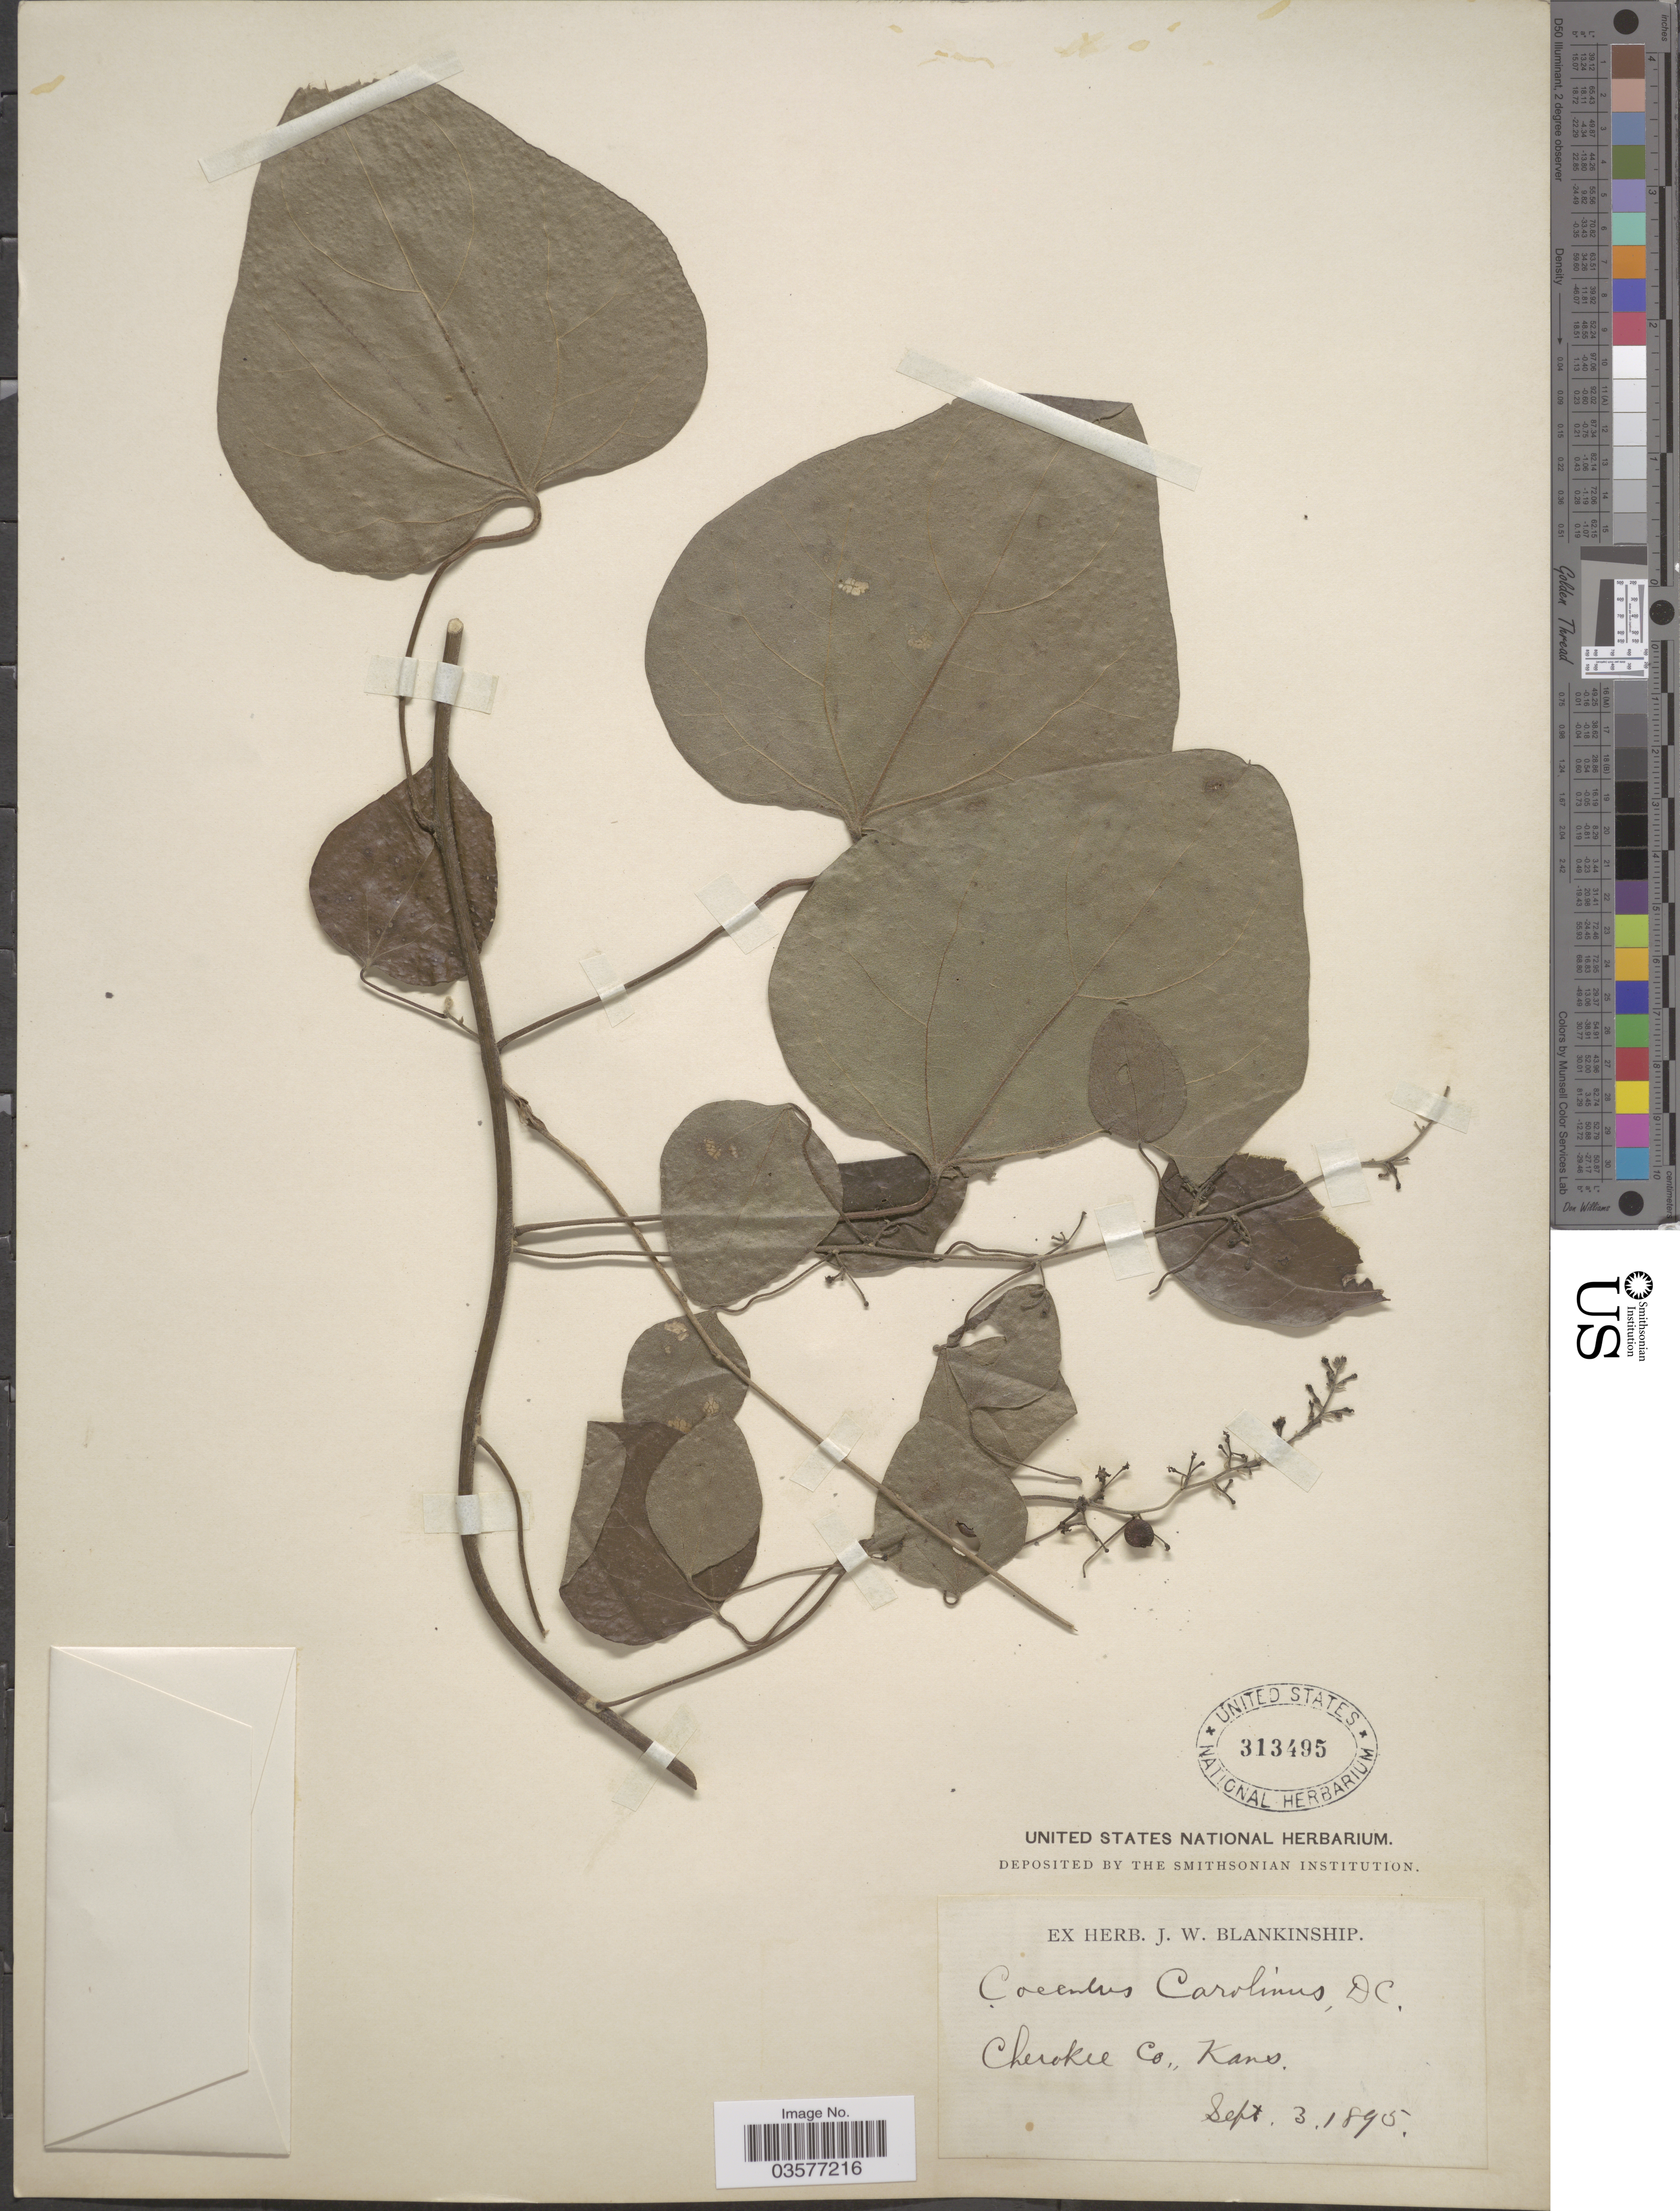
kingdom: Plantae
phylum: Tracheophyta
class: Magnoliopsida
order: Ranunculales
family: Menispermaceae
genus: Cocculus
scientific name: Cocculus carolinus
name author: (L.) DC.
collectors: ex herb. J. W. Blankinship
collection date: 1895-09-03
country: United States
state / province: Kansas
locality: Cherokee Co.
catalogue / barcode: US 313495